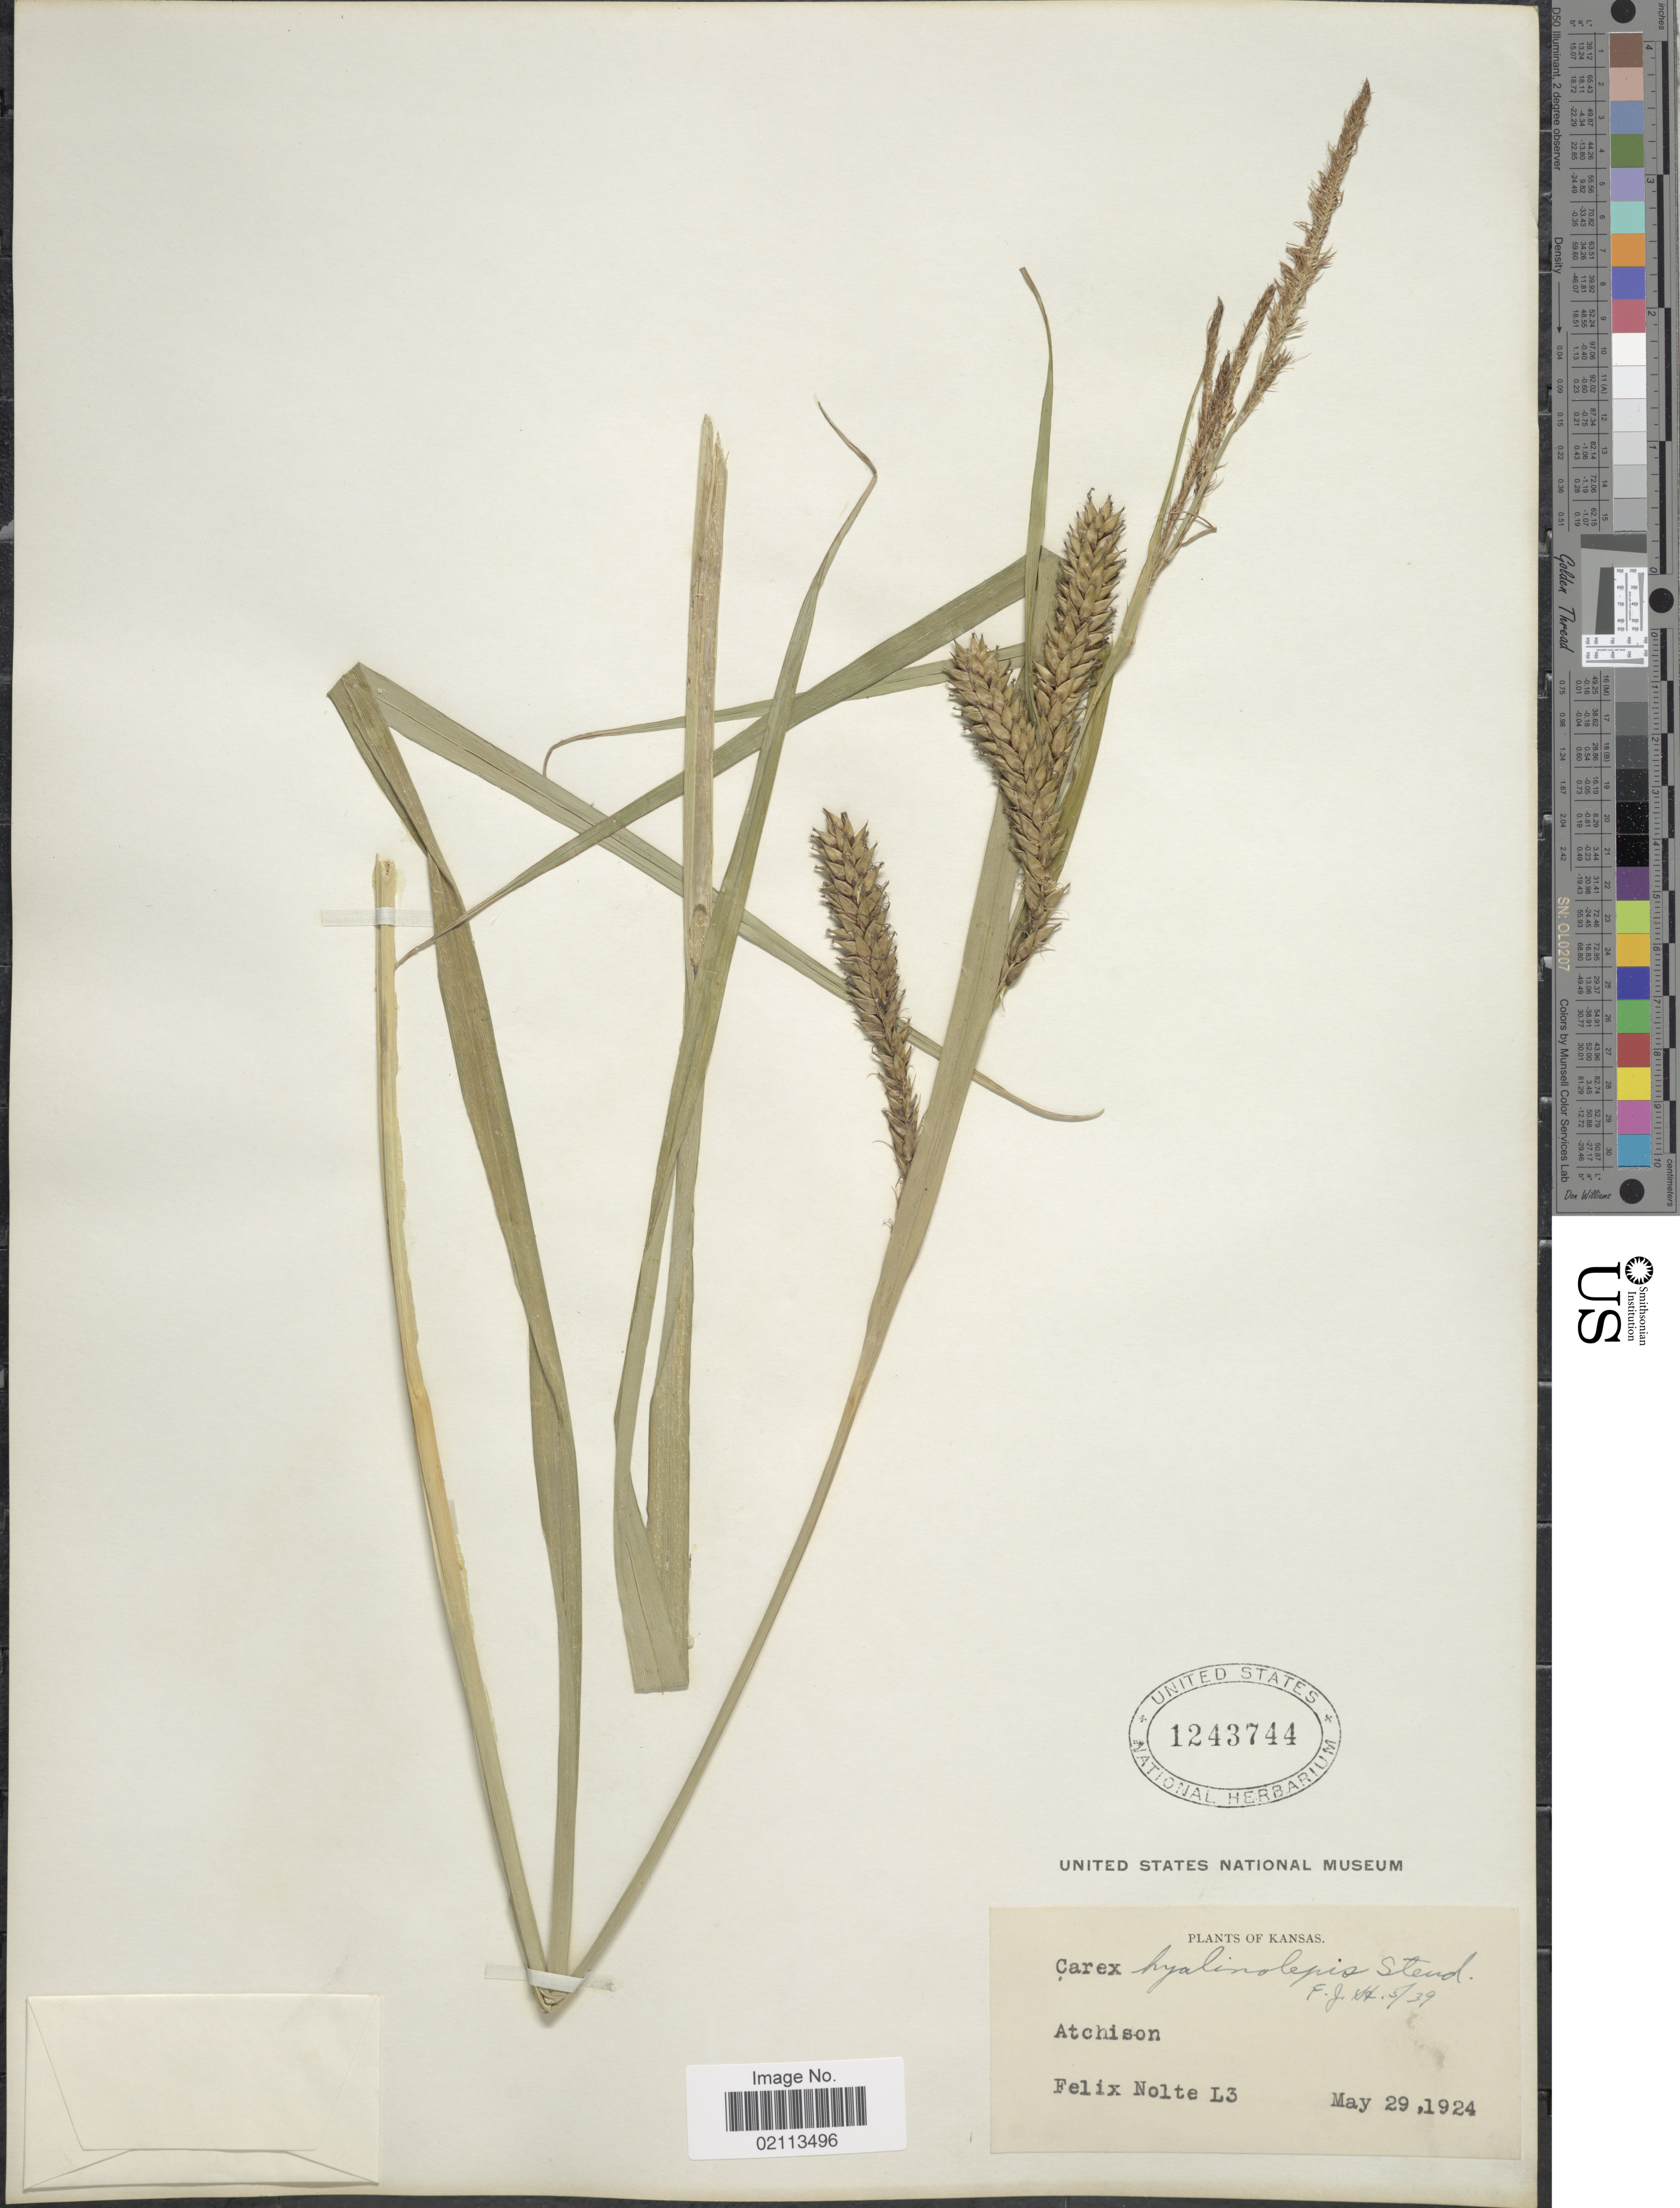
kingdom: Plantae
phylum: Tracheophyta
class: Liliopsida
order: Poales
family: Cyperaceae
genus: Carex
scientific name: Carex hyalinolepis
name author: Steud.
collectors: F. Nolte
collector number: L3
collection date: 1924-05-29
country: United States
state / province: Kansas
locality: Atchison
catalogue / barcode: US 1243744